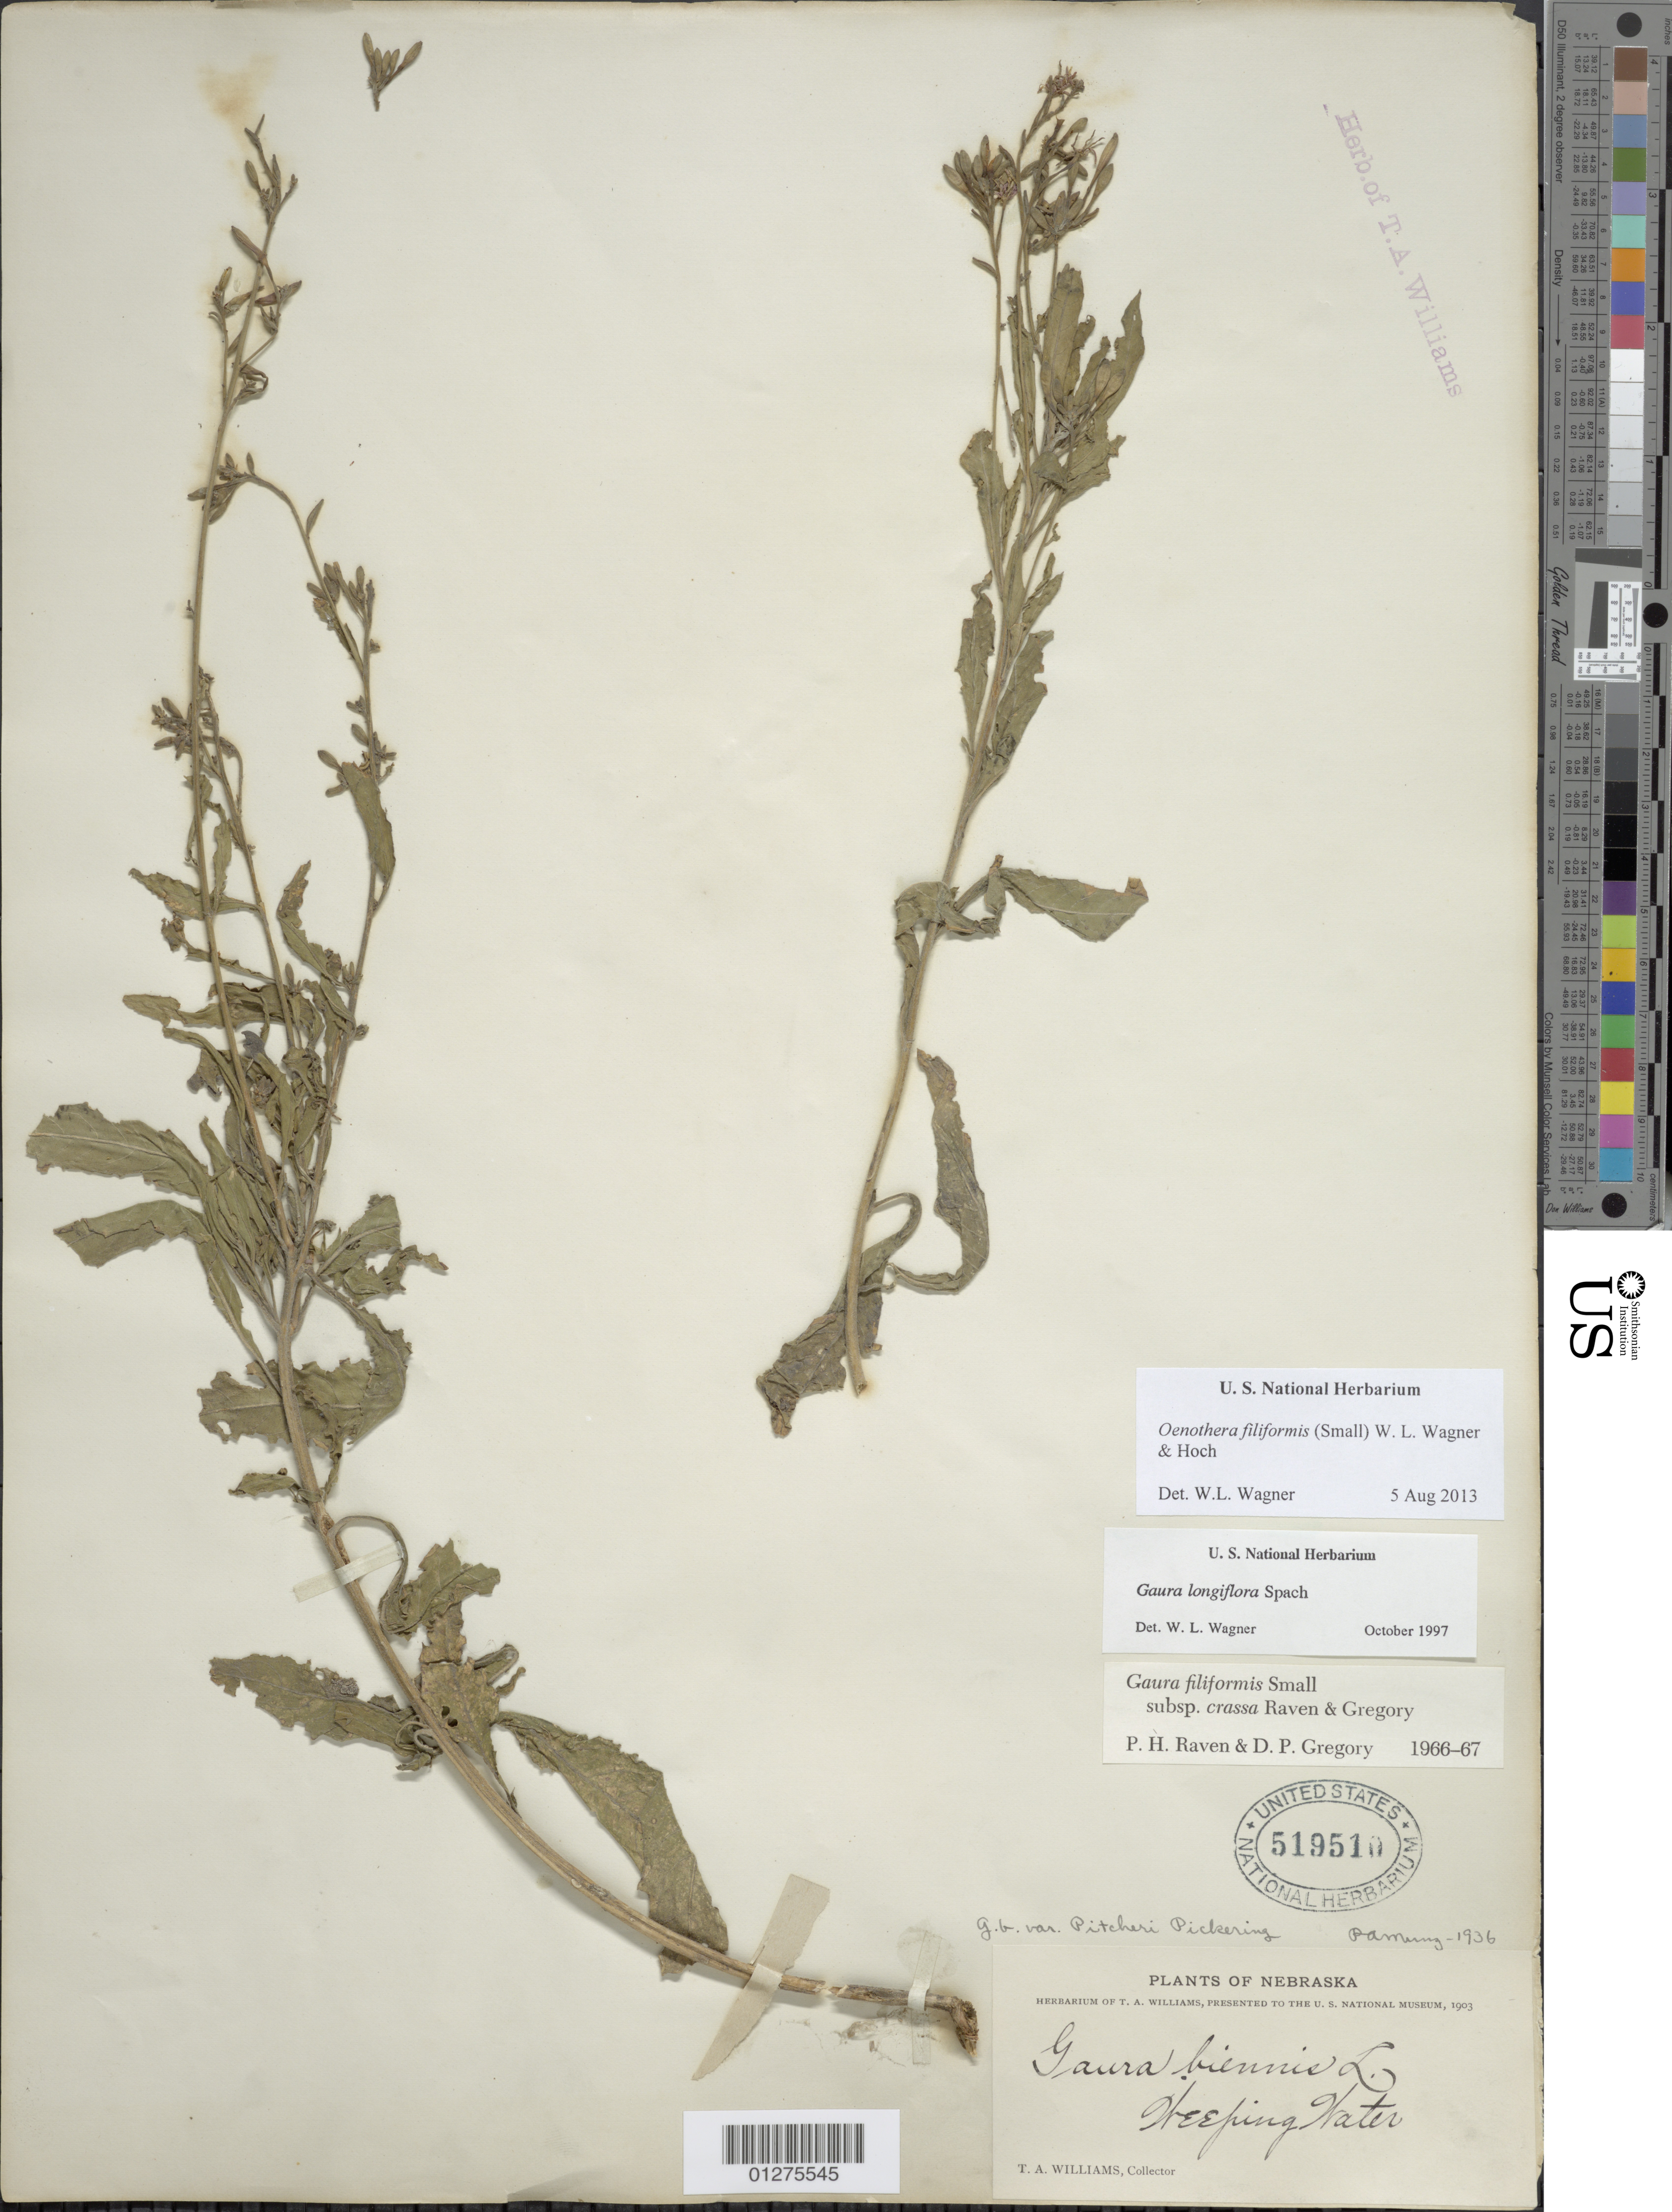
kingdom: Plantae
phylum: Tracheophyta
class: Magnoliopsida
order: Myrtales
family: Onagraceae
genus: Oenothera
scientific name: Oenothera filiformis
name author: (Small) W.L. Wagner & Hoch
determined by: Wagner, W. L., (BOT), Smithsonian Institution - National Museum of Natural History (UNITED STATES)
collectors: T. A. Williams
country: United States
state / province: Nebraska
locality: Weeping water.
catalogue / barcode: US 519510